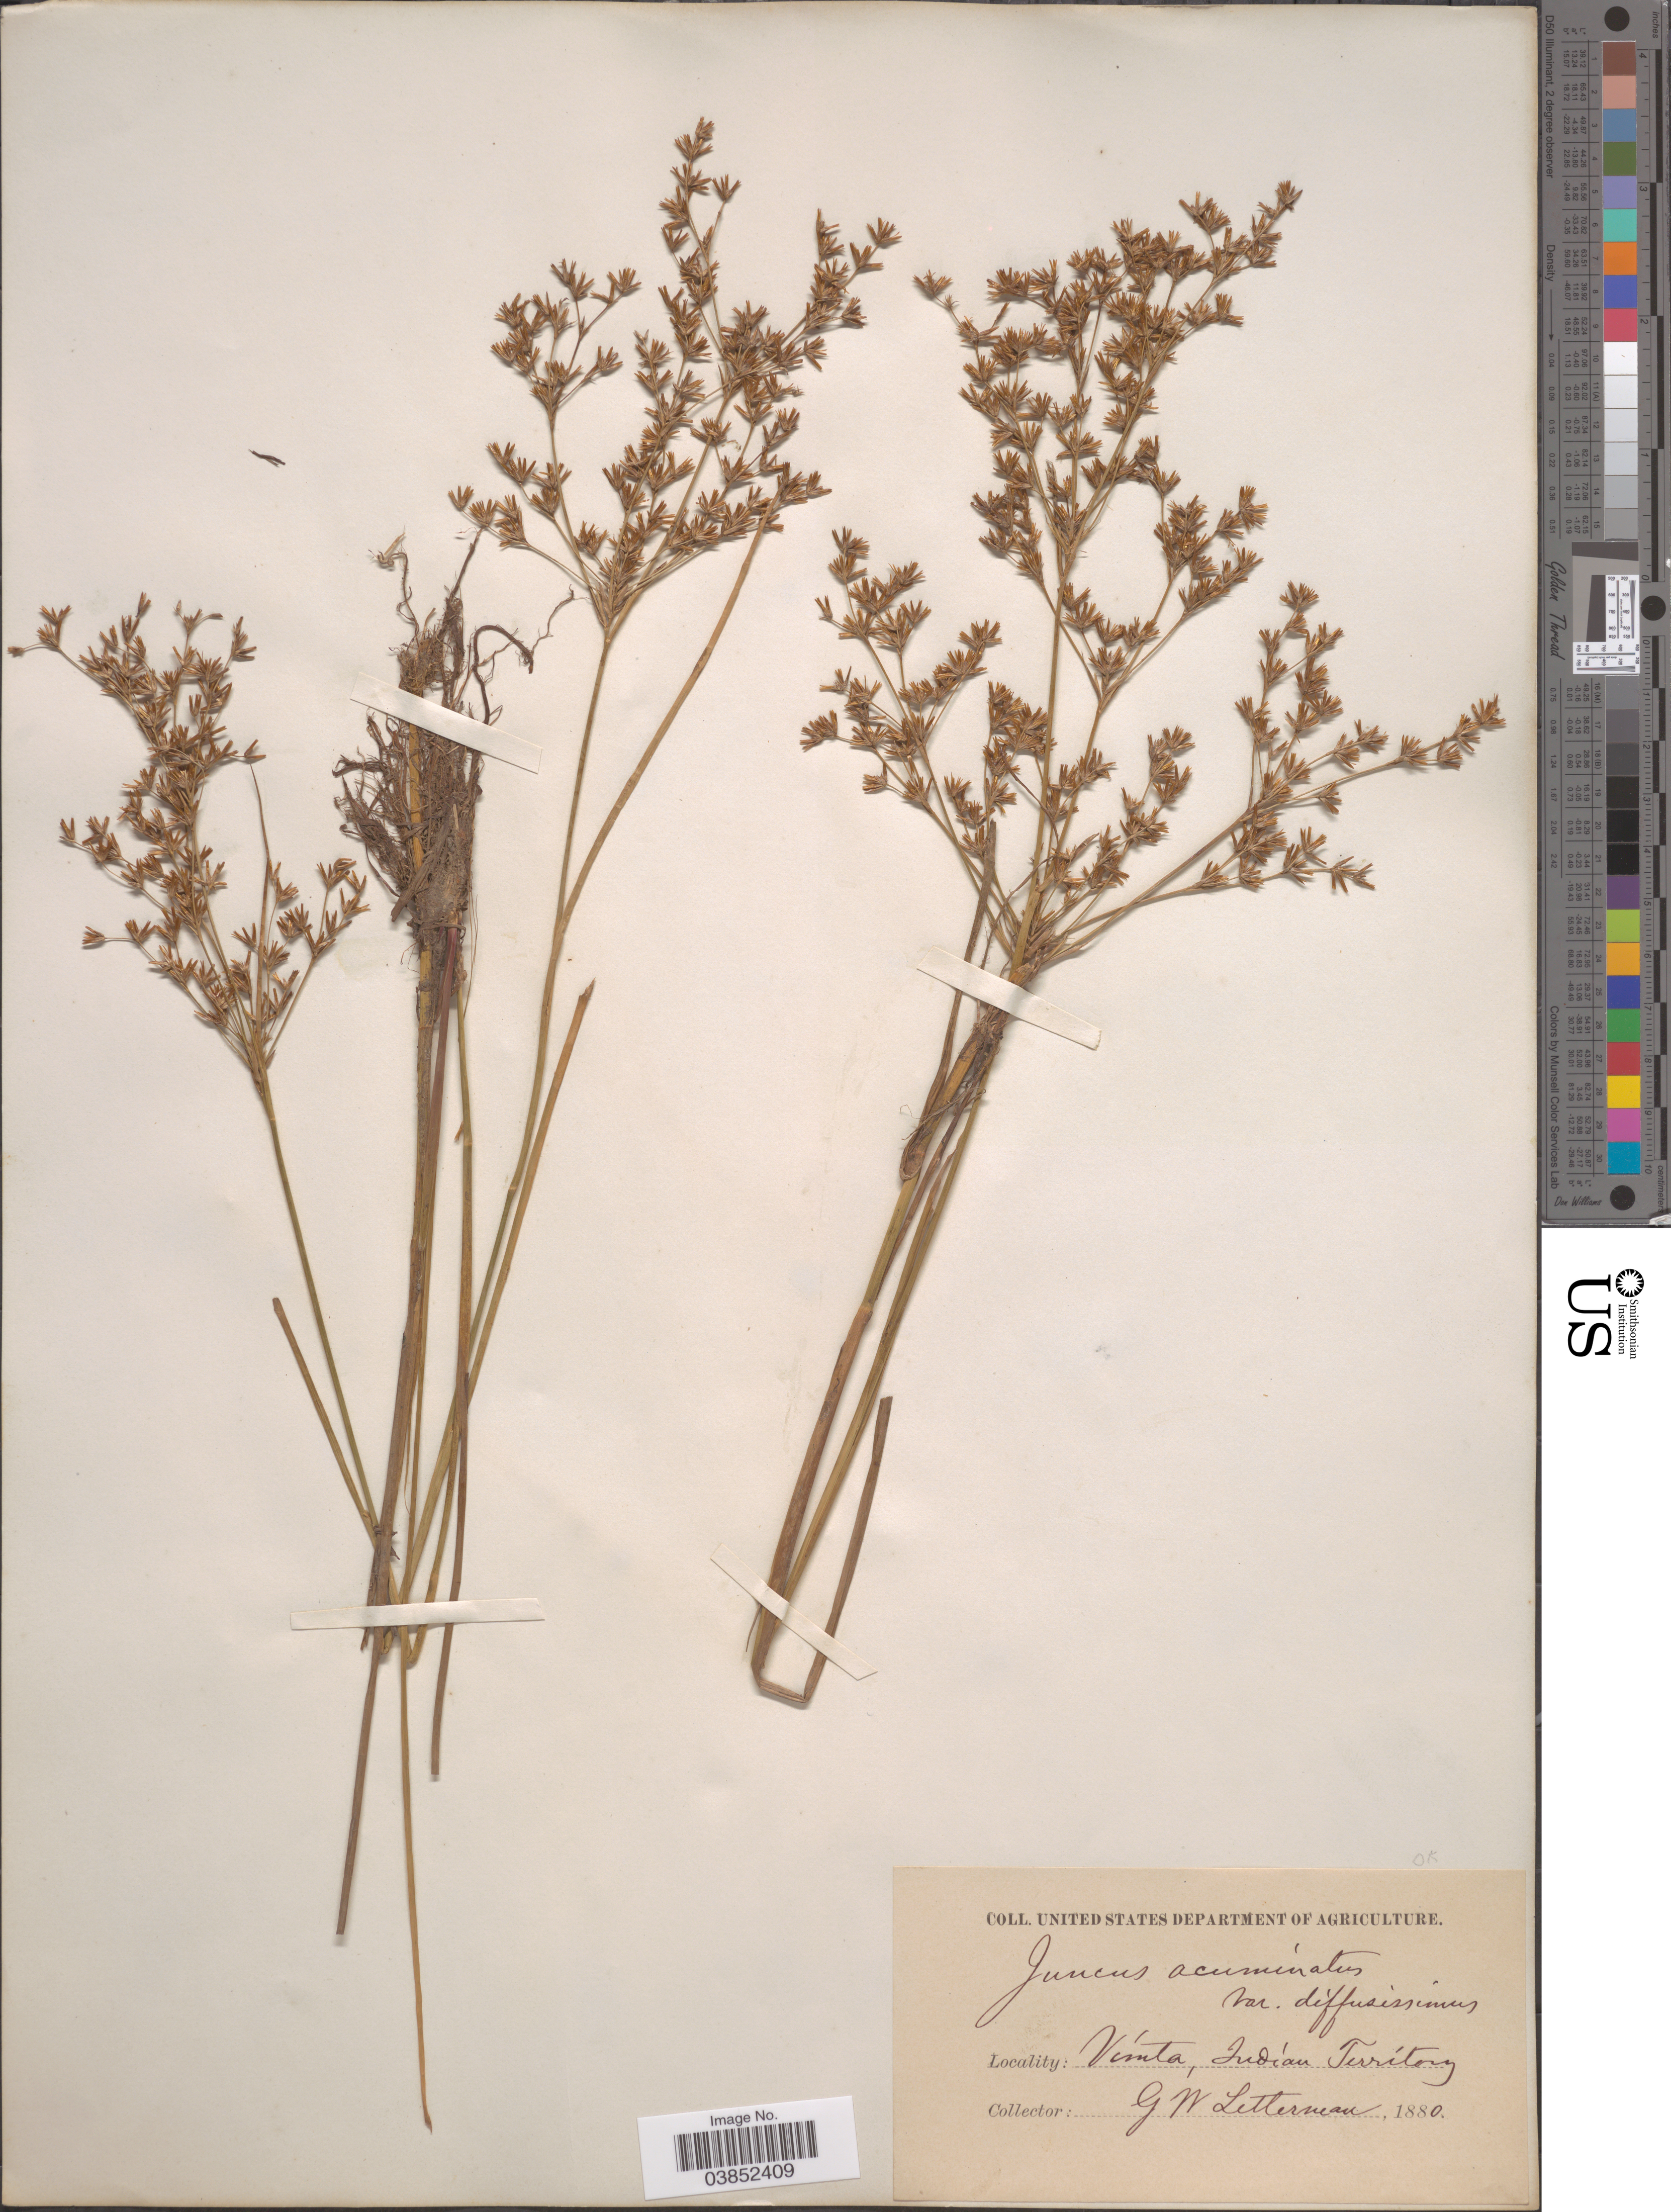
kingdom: Plantae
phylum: Tracheophyta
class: Liliopsida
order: Poales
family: Juncaceae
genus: Juncus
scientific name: Juncus diffusissimus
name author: Buckley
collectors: G. W. Letterman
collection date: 1880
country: United States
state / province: Oklahoma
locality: Vinita, Indian Territory.